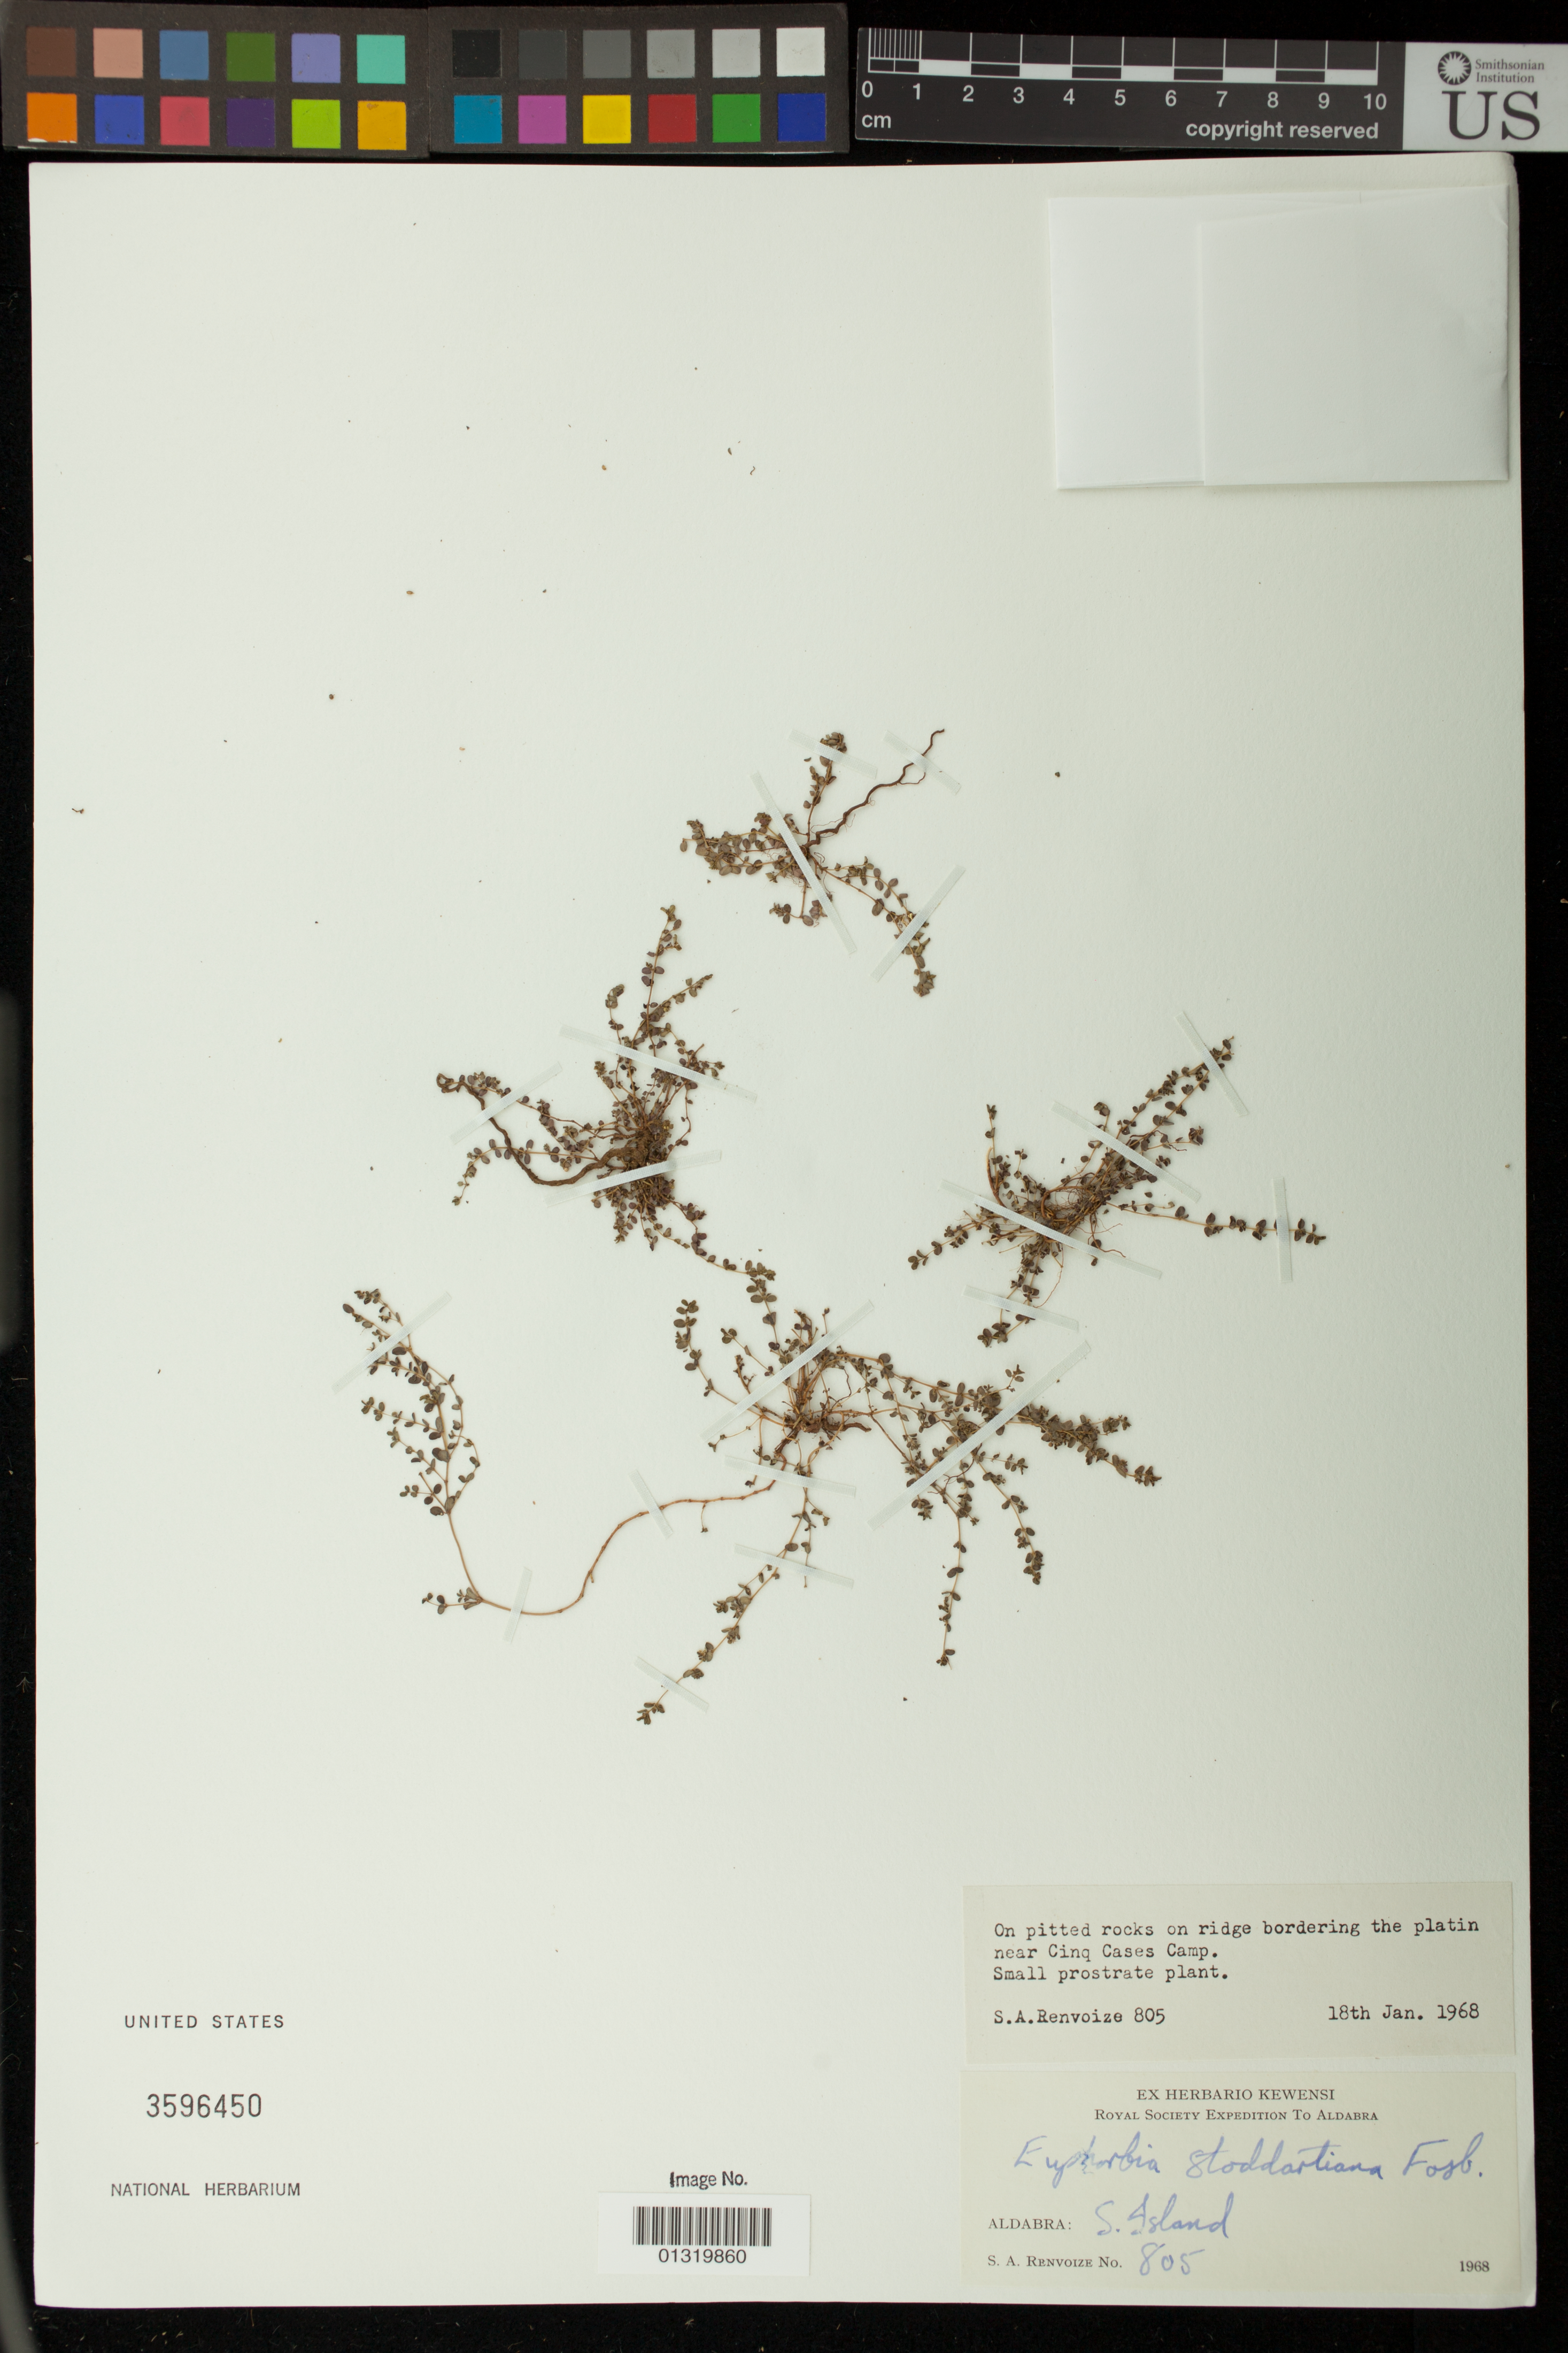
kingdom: Plantae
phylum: Tracheophyta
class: Magnoliopsida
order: Malpighiales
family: Euphorbiaceae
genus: Euphorbia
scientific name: Euphorbia stoddartii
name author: Fosberg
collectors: S. A. Renvoize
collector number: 805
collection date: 1968-01-18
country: Seychelles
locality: S. Island; near Cinq Cases Camp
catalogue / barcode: US 3596450